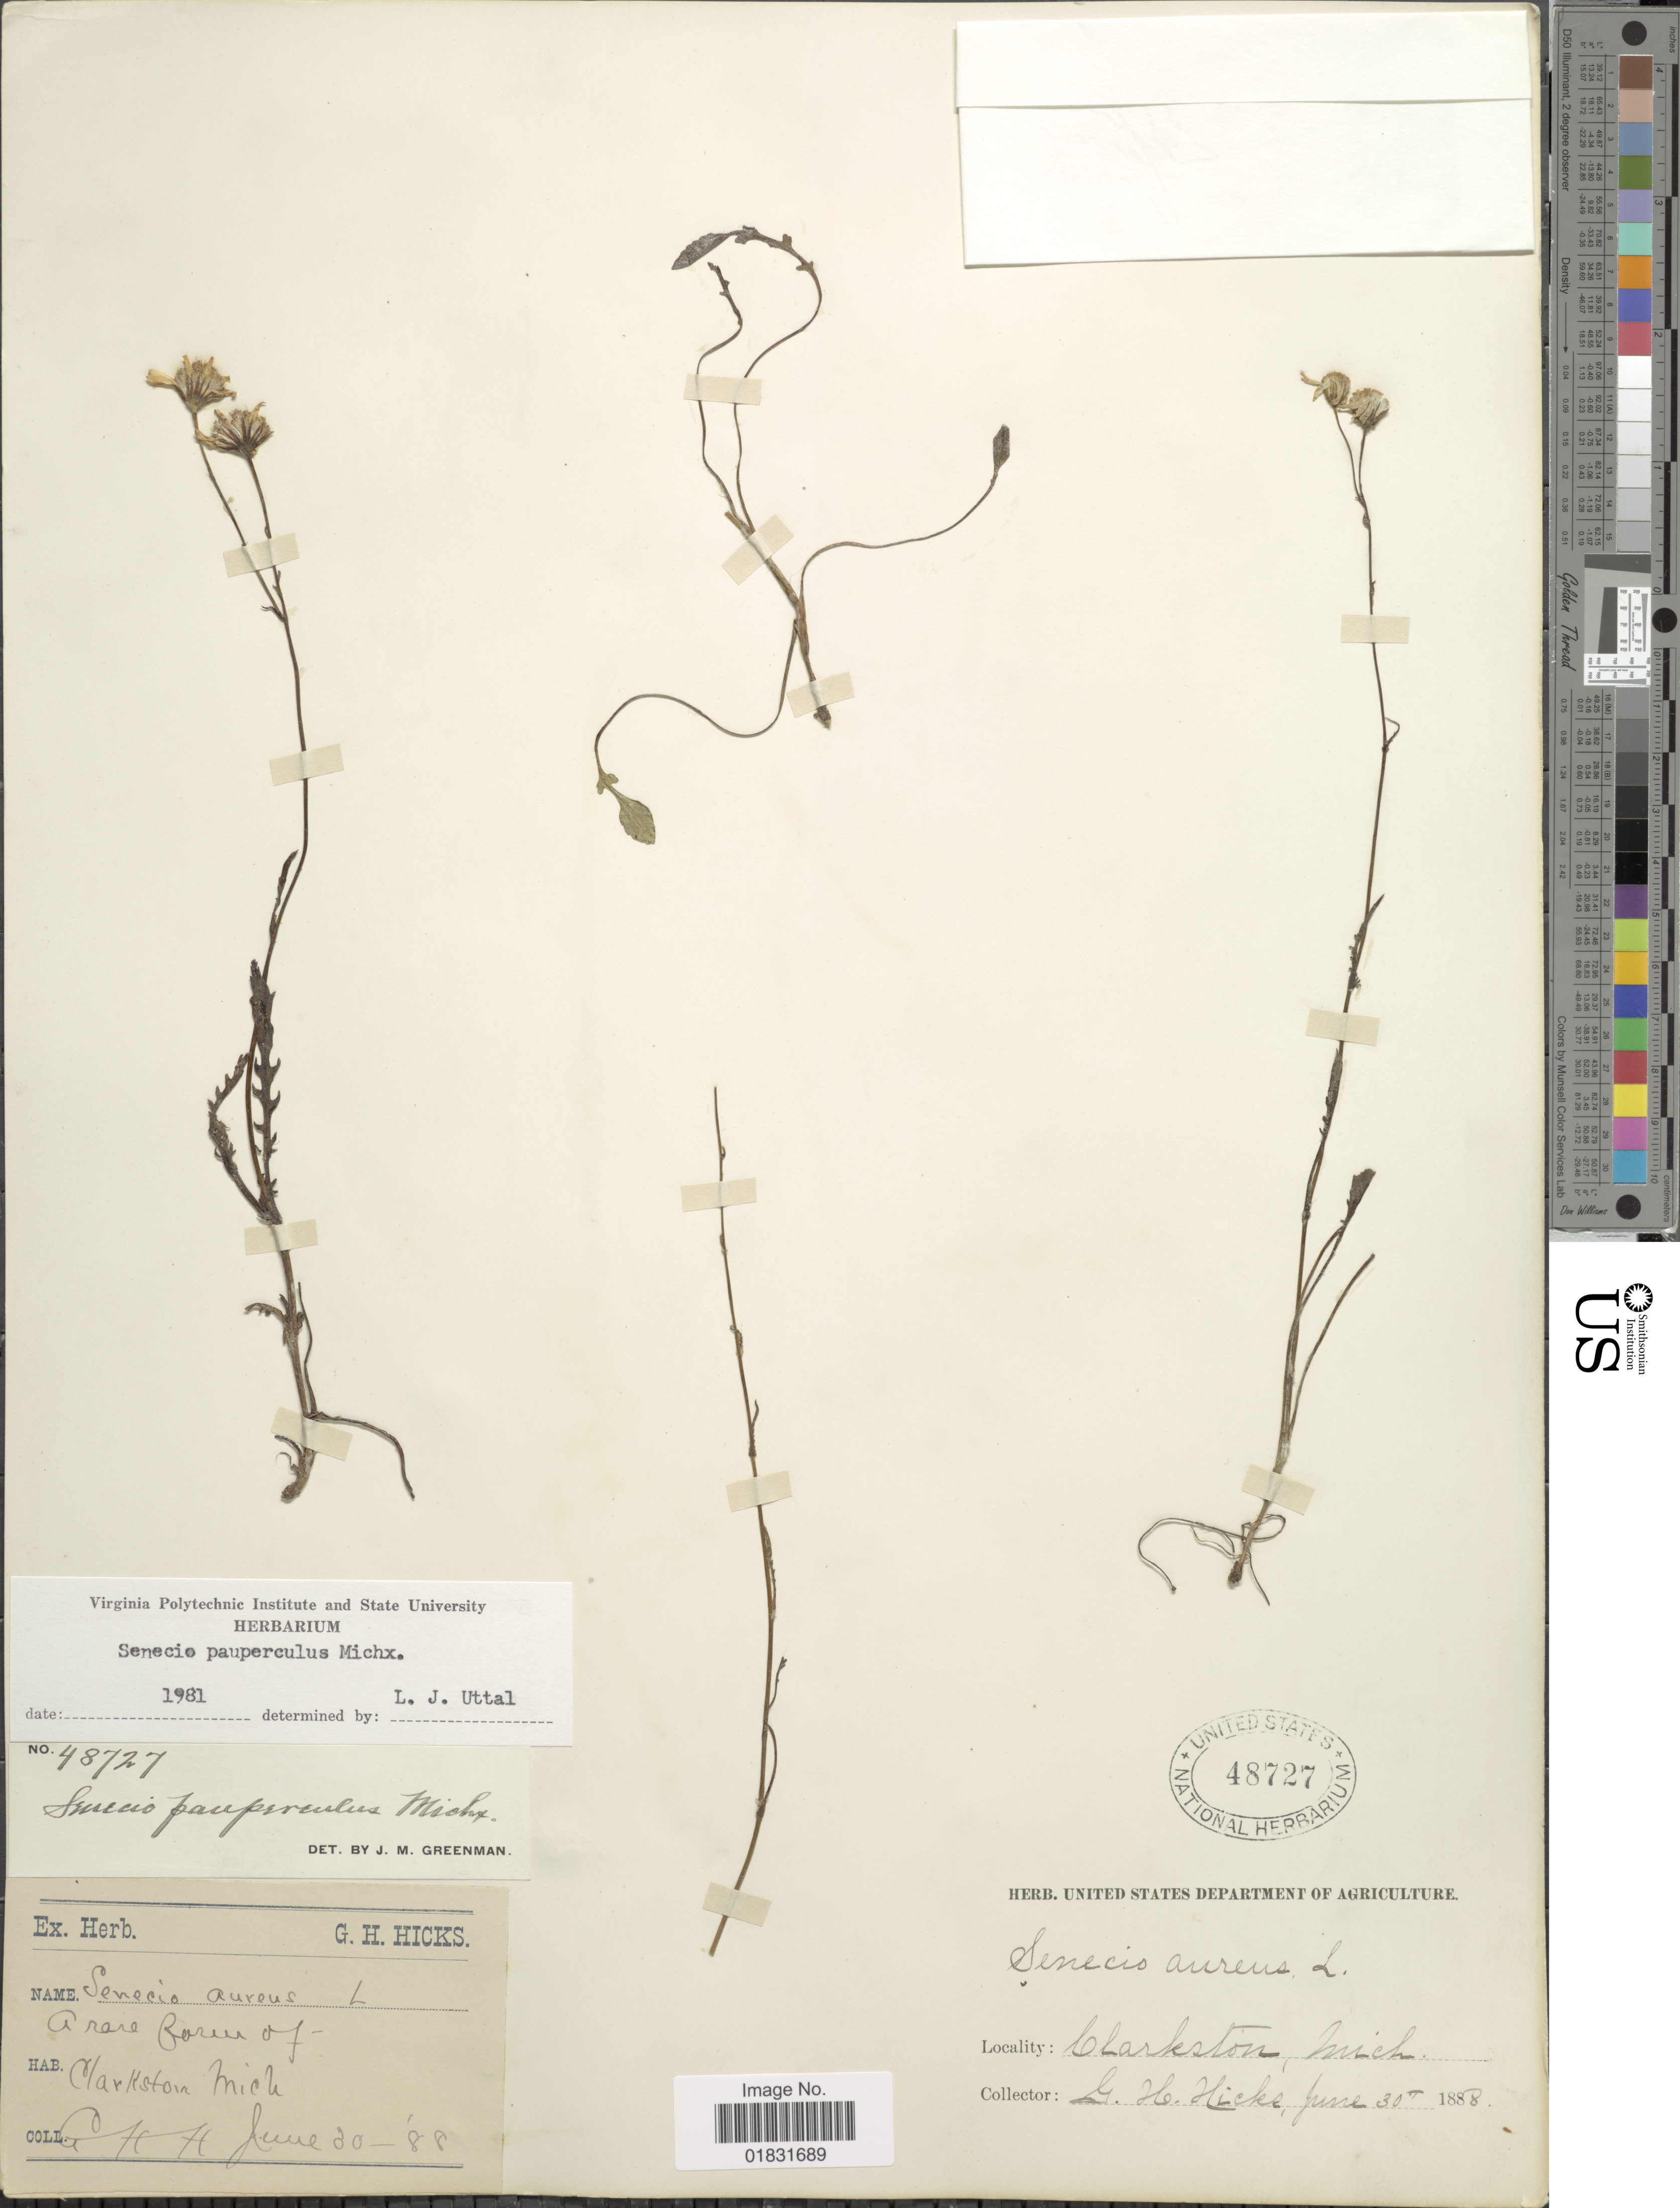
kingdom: Plantae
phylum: Tracheophyta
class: Magnoliopsida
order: Asterales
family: Asteraceae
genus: Packera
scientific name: Packera paupercula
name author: (Michx.) Á. Löve & D. Löve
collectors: G. Hicks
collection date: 1888-06-30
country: United States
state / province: Michigan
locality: A rare forum of Clarkston Mich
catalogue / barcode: US 48727